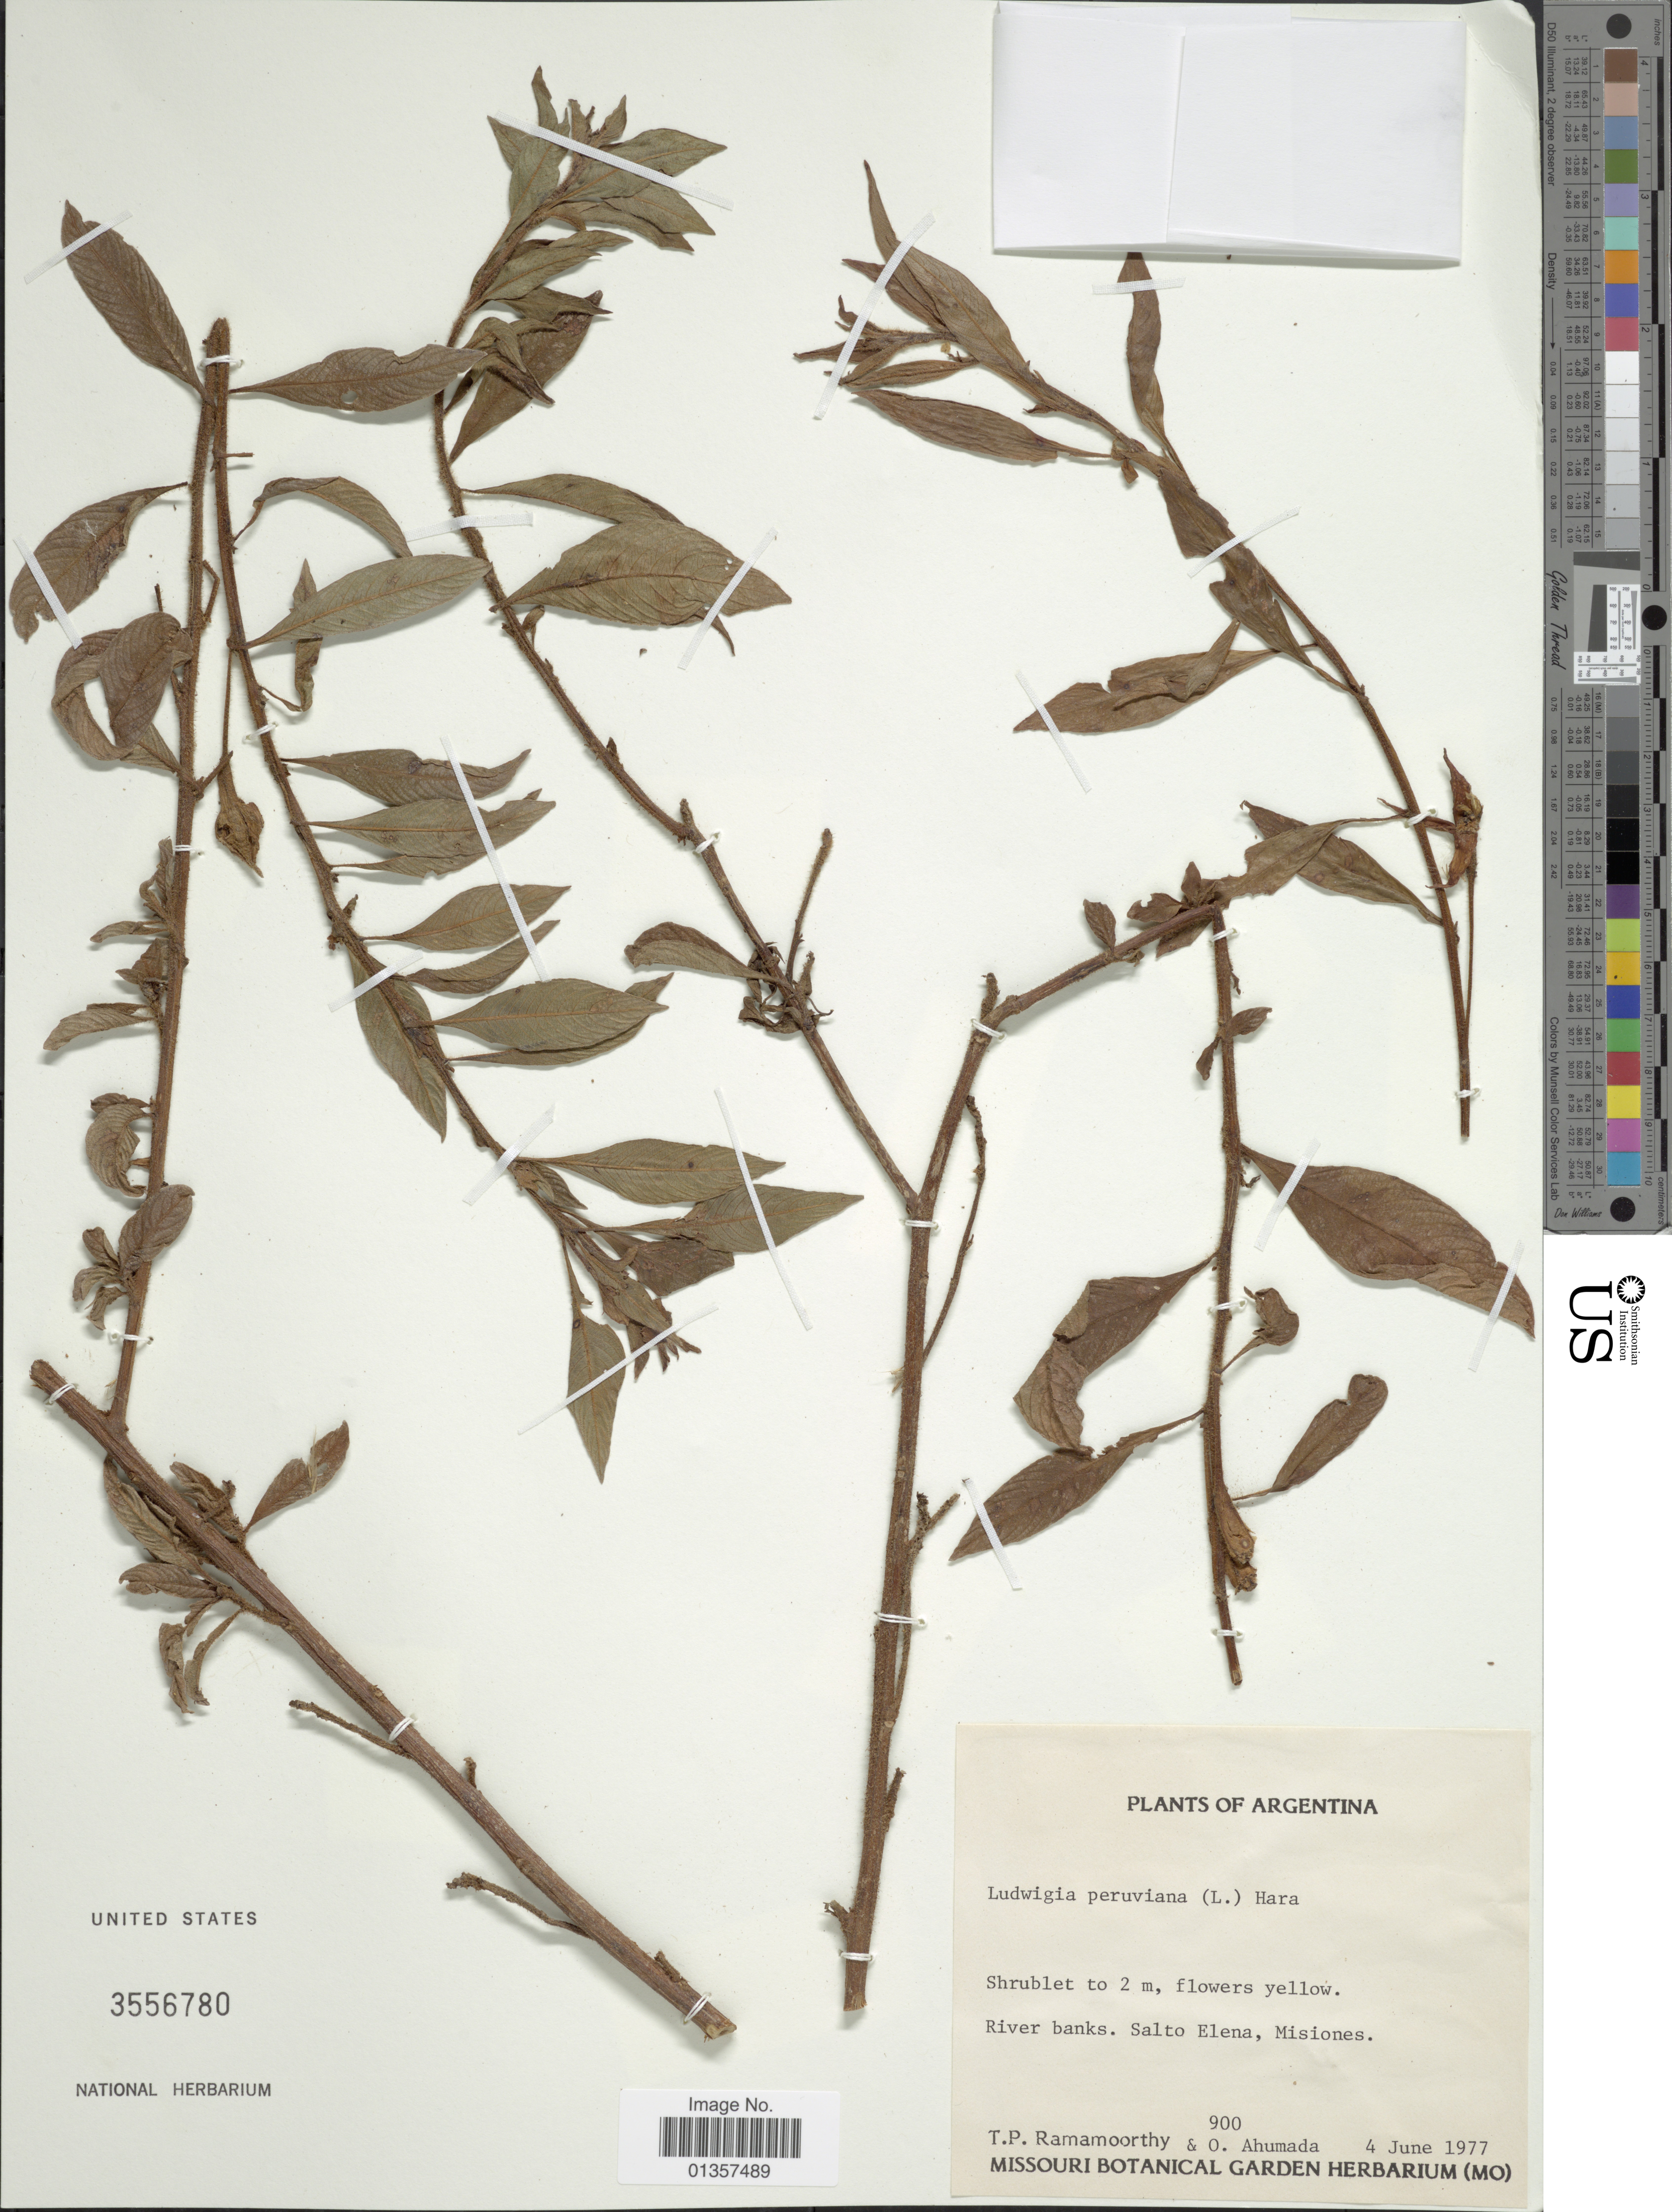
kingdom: Plantae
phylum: Tracheophyta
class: Magnoliopsida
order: Myrtales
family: Onagraceae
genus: Ludwigia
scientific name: Ludwigia peruviana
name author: (L.) H. Hara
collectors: T. P. Ramamoorthy & O. Ahumada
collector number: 900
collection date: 1977-06-04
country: Paraguay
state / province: Misiones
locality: River banks. Salto Elena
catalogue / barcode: US 3556780